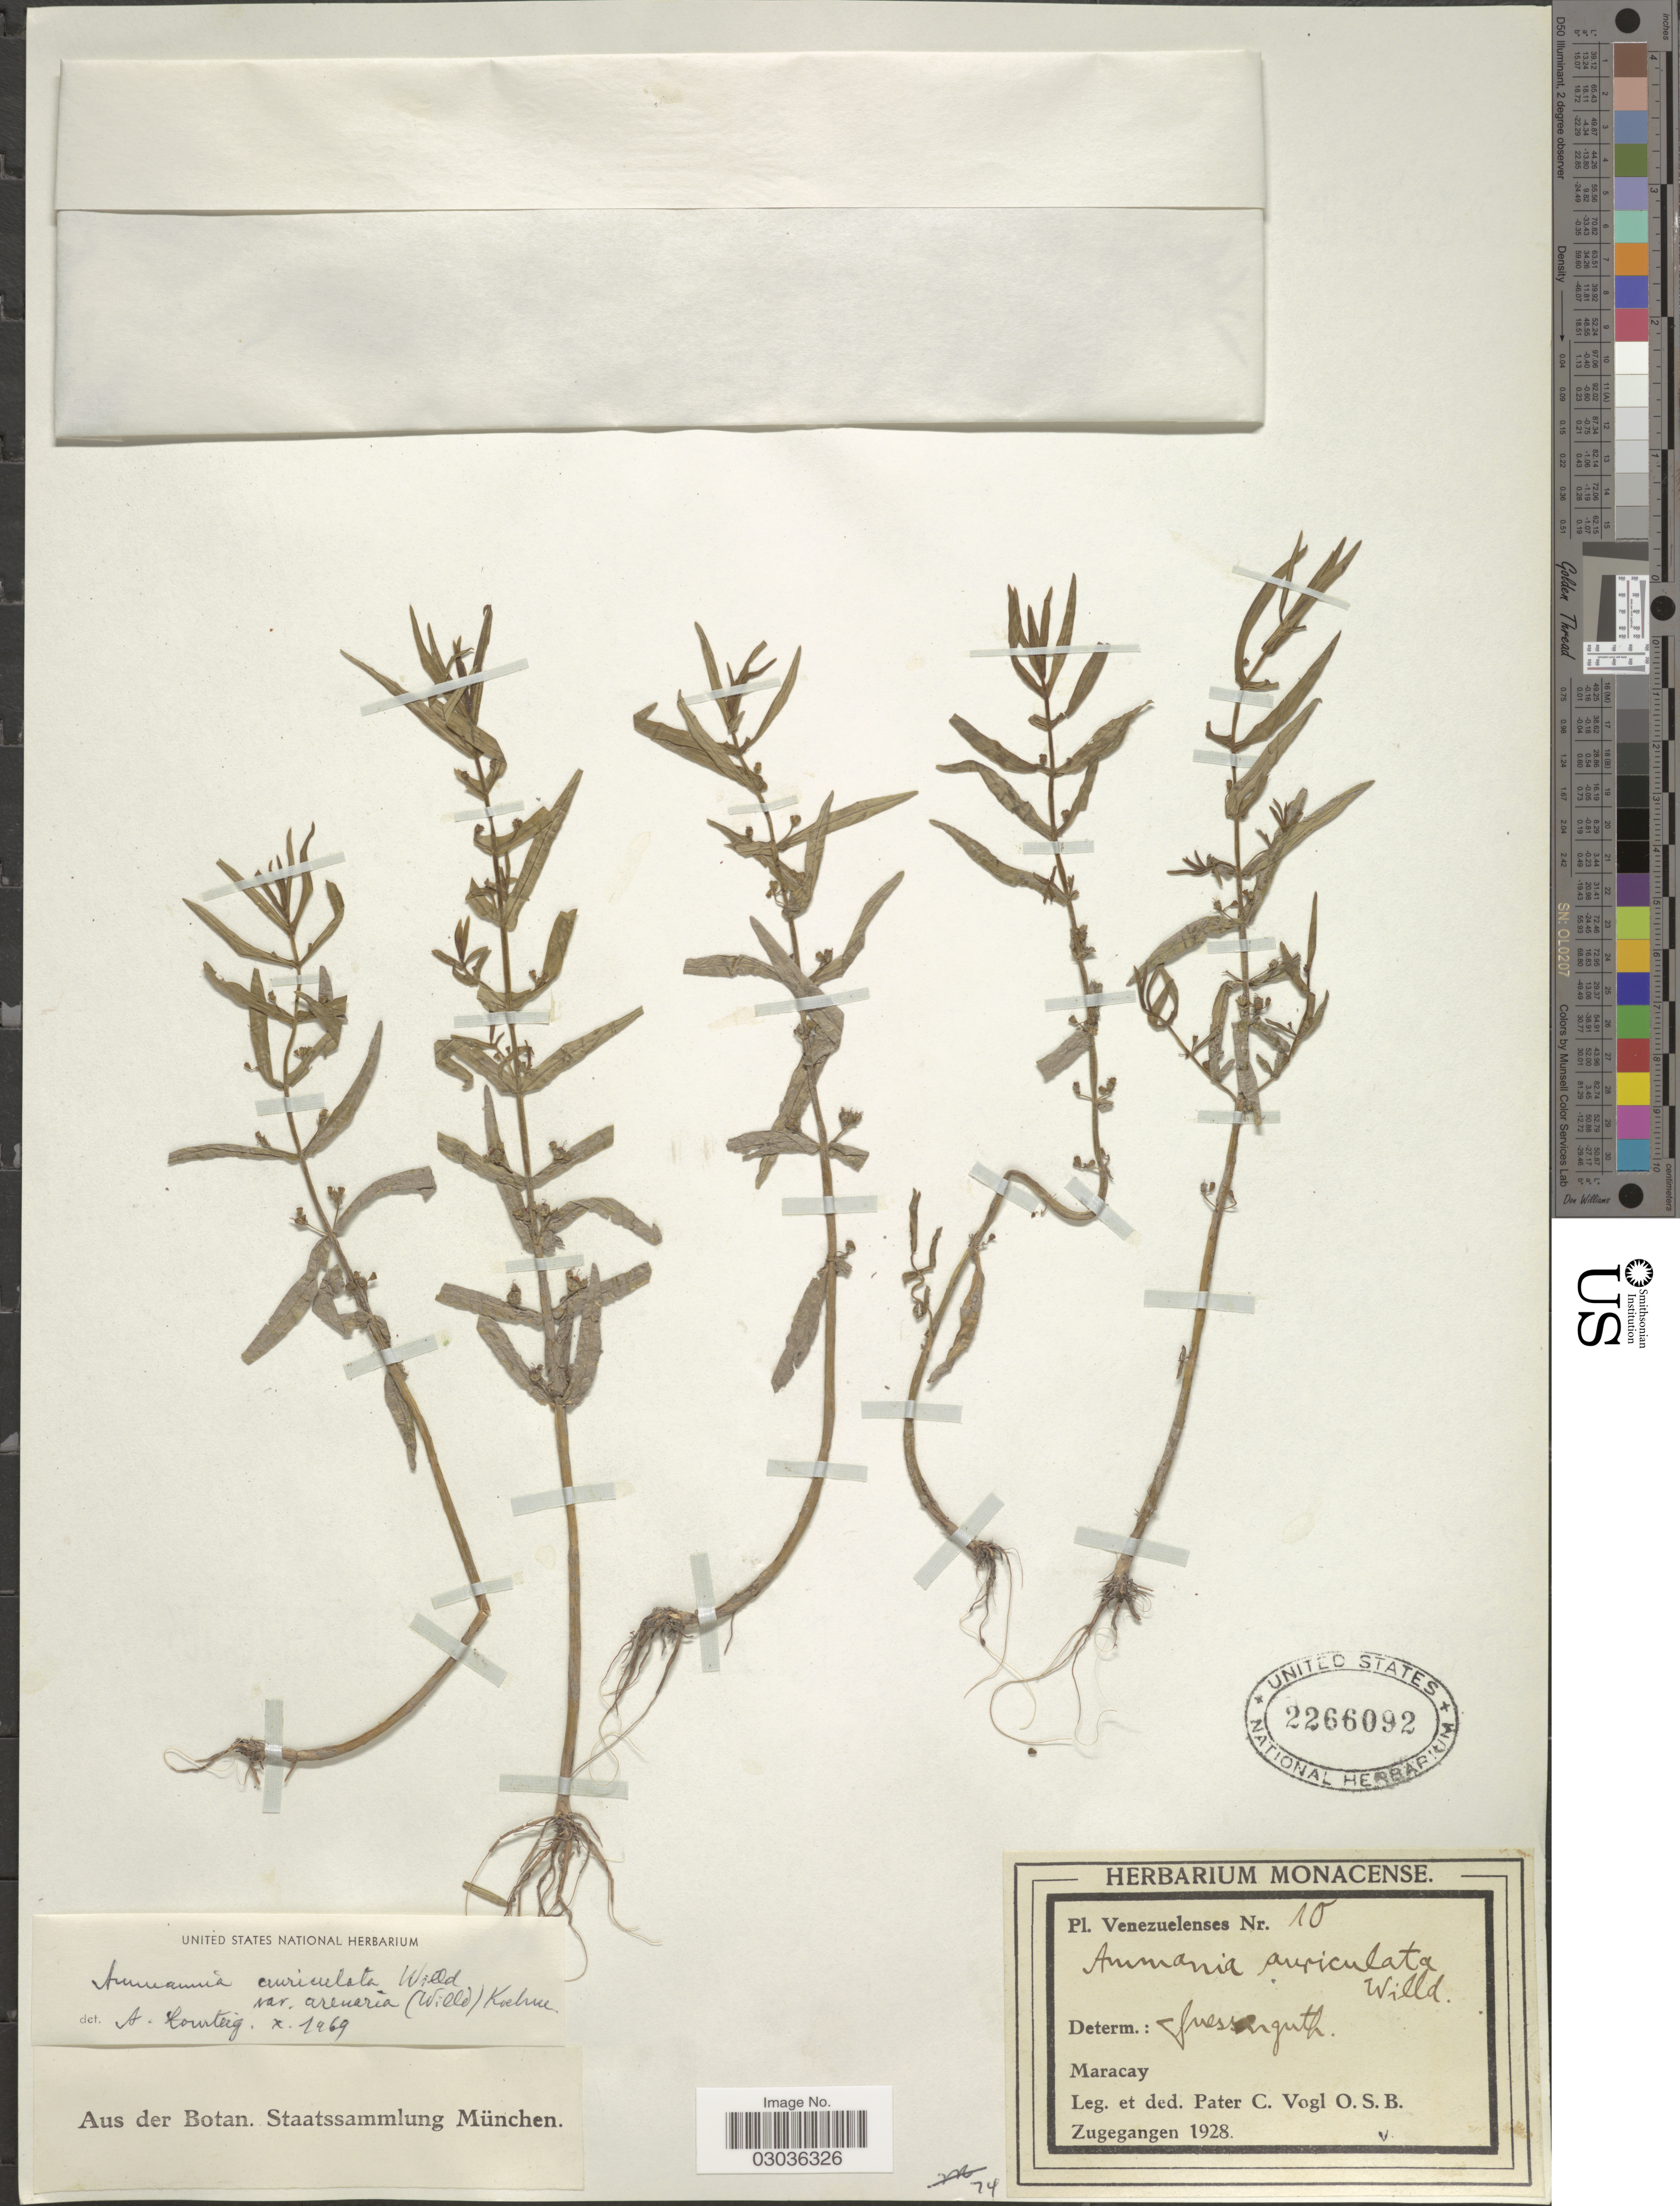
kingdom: Plantae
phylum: Tracheophyta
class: Magnoliopsida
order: Myrtales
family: Lythraceae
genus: Ammannia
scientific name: Ammannia auriculata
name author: Willd.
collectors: P. Vogl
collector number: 10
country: Venezuela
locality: Venezuelenses. Maracay.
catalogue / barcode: US 2266092